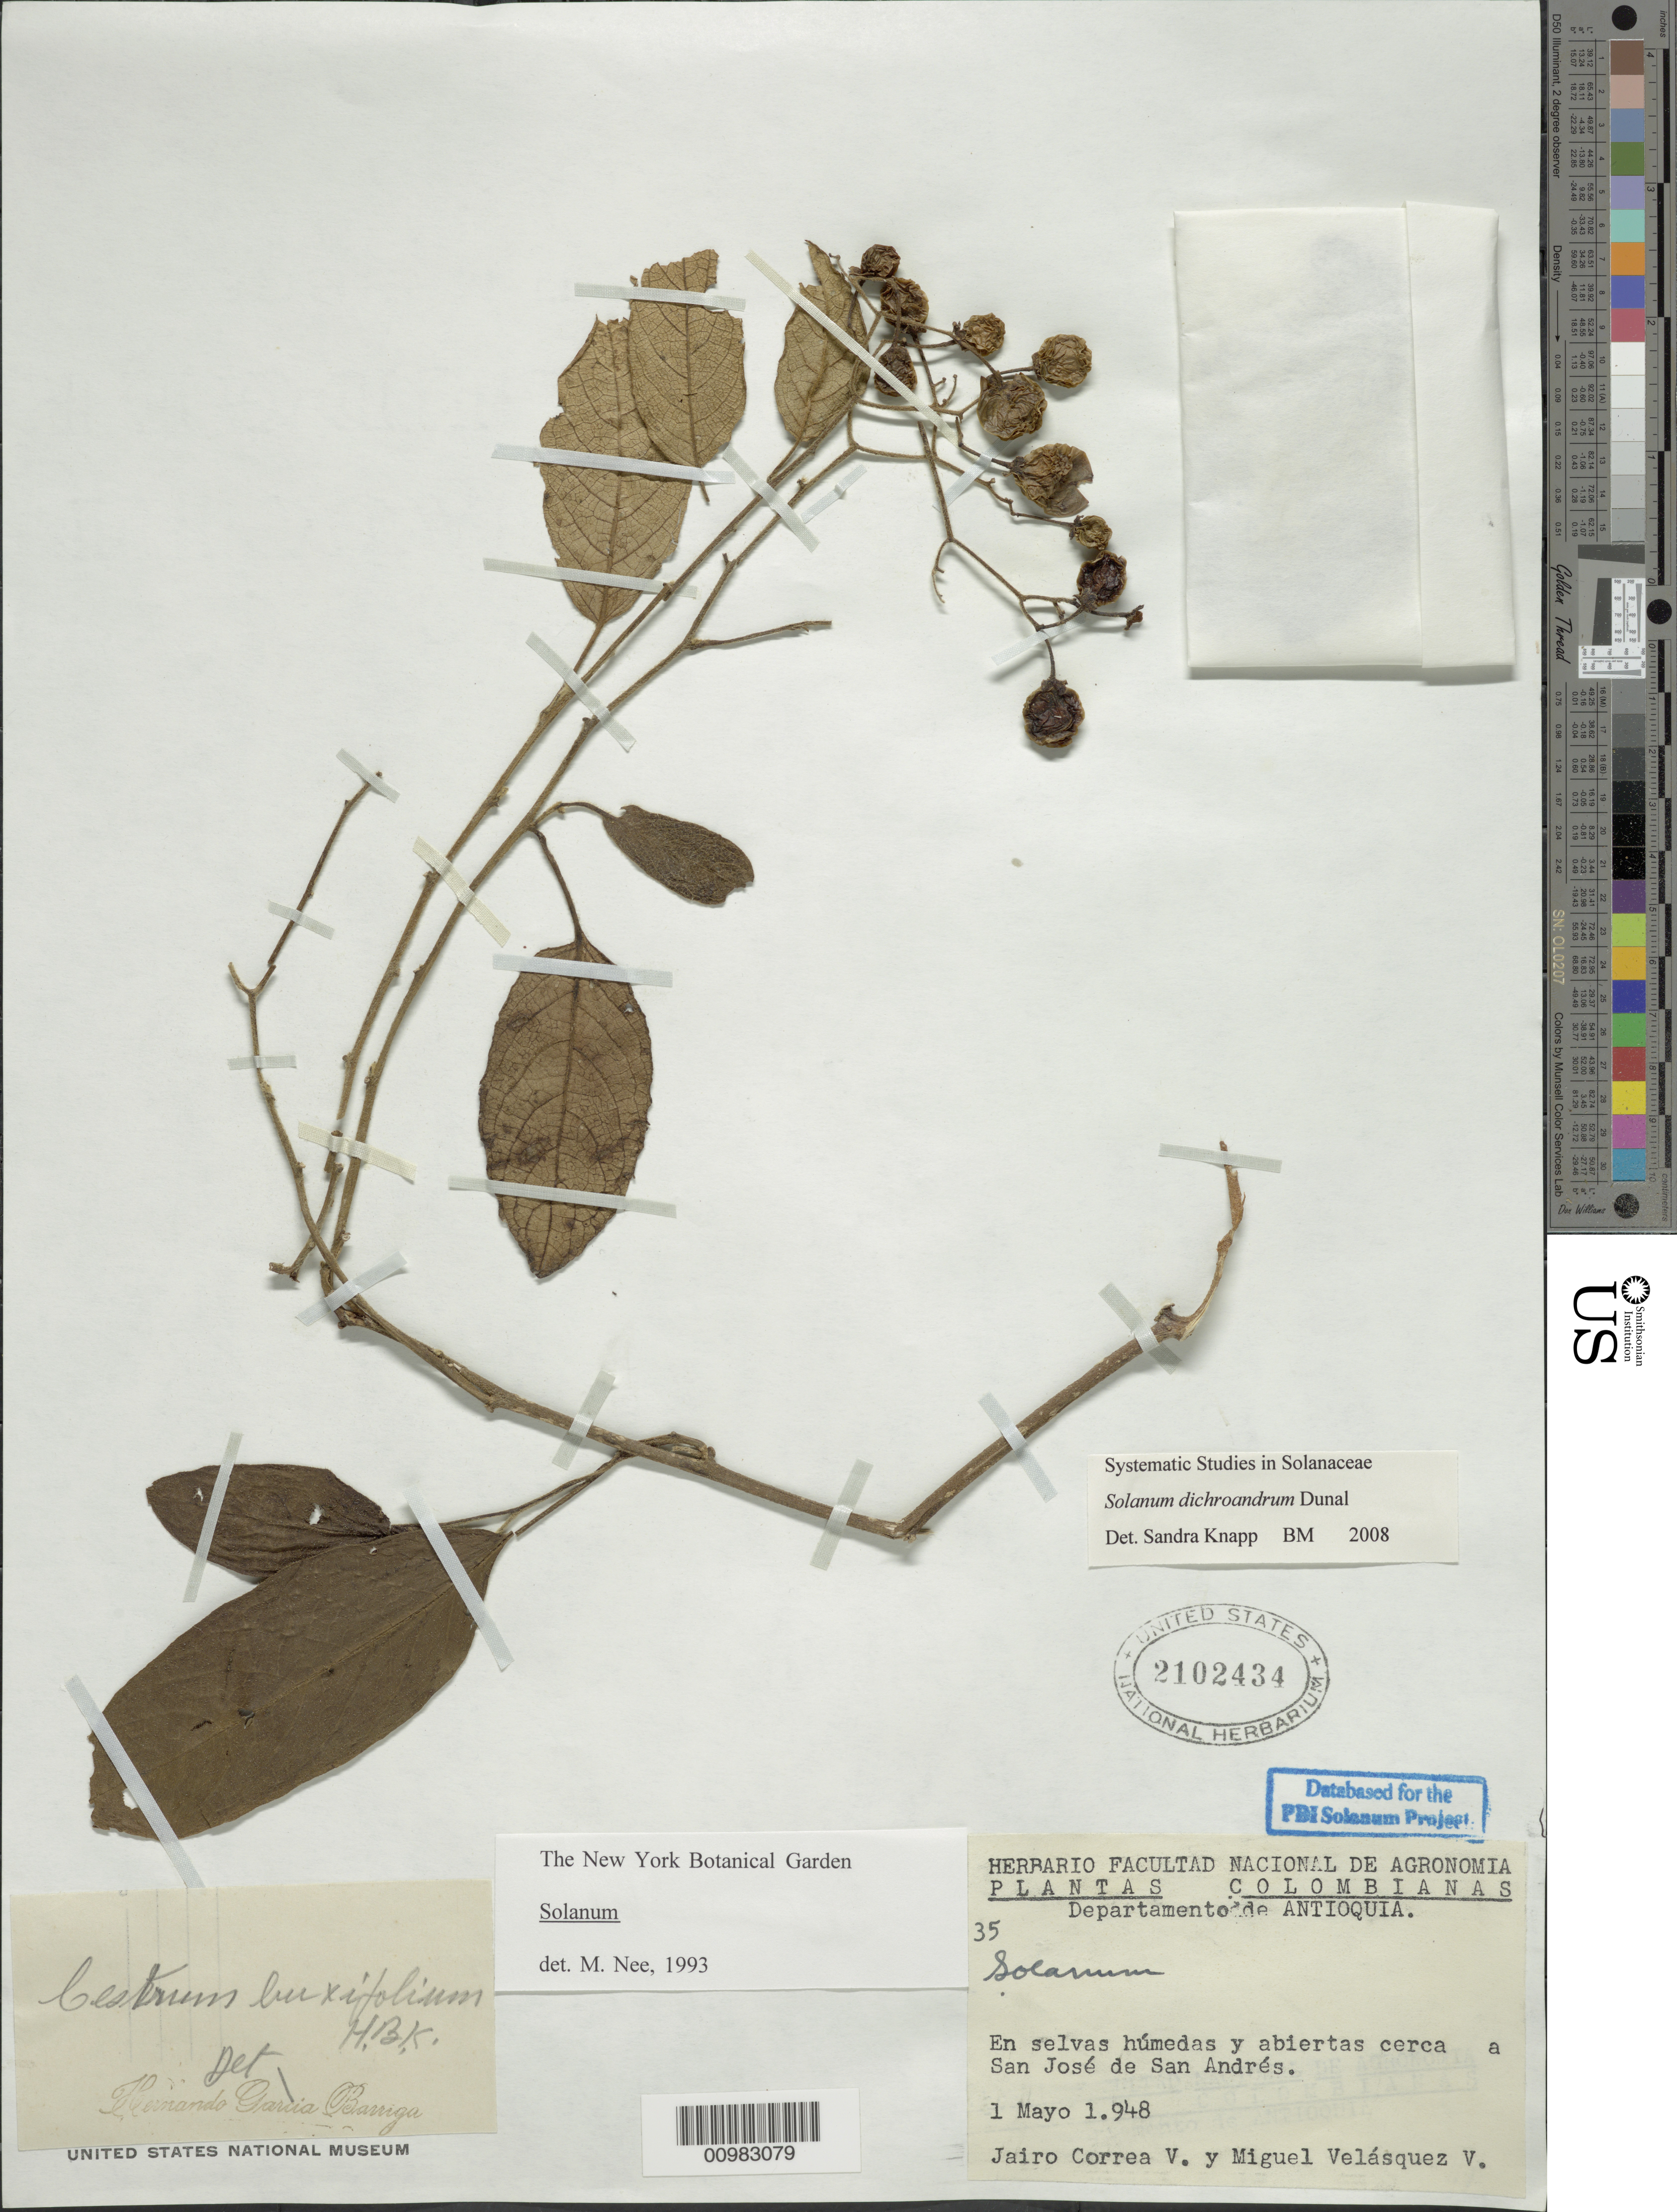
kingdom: Plantae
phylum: Tracheophyta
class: Magnoliopsida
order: Solanales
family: Solanaceae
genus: Solanum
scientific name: Solanum dichroandrum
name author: Dunal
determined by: Knapp, S. D.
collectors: J. Correa V. & M. Velasquez V.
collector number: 35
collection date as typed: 1 May 1948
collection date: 1948-05-01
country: Colombia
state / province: Antioquia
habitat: selvas humedas y abiertas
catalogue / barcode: US 2102434